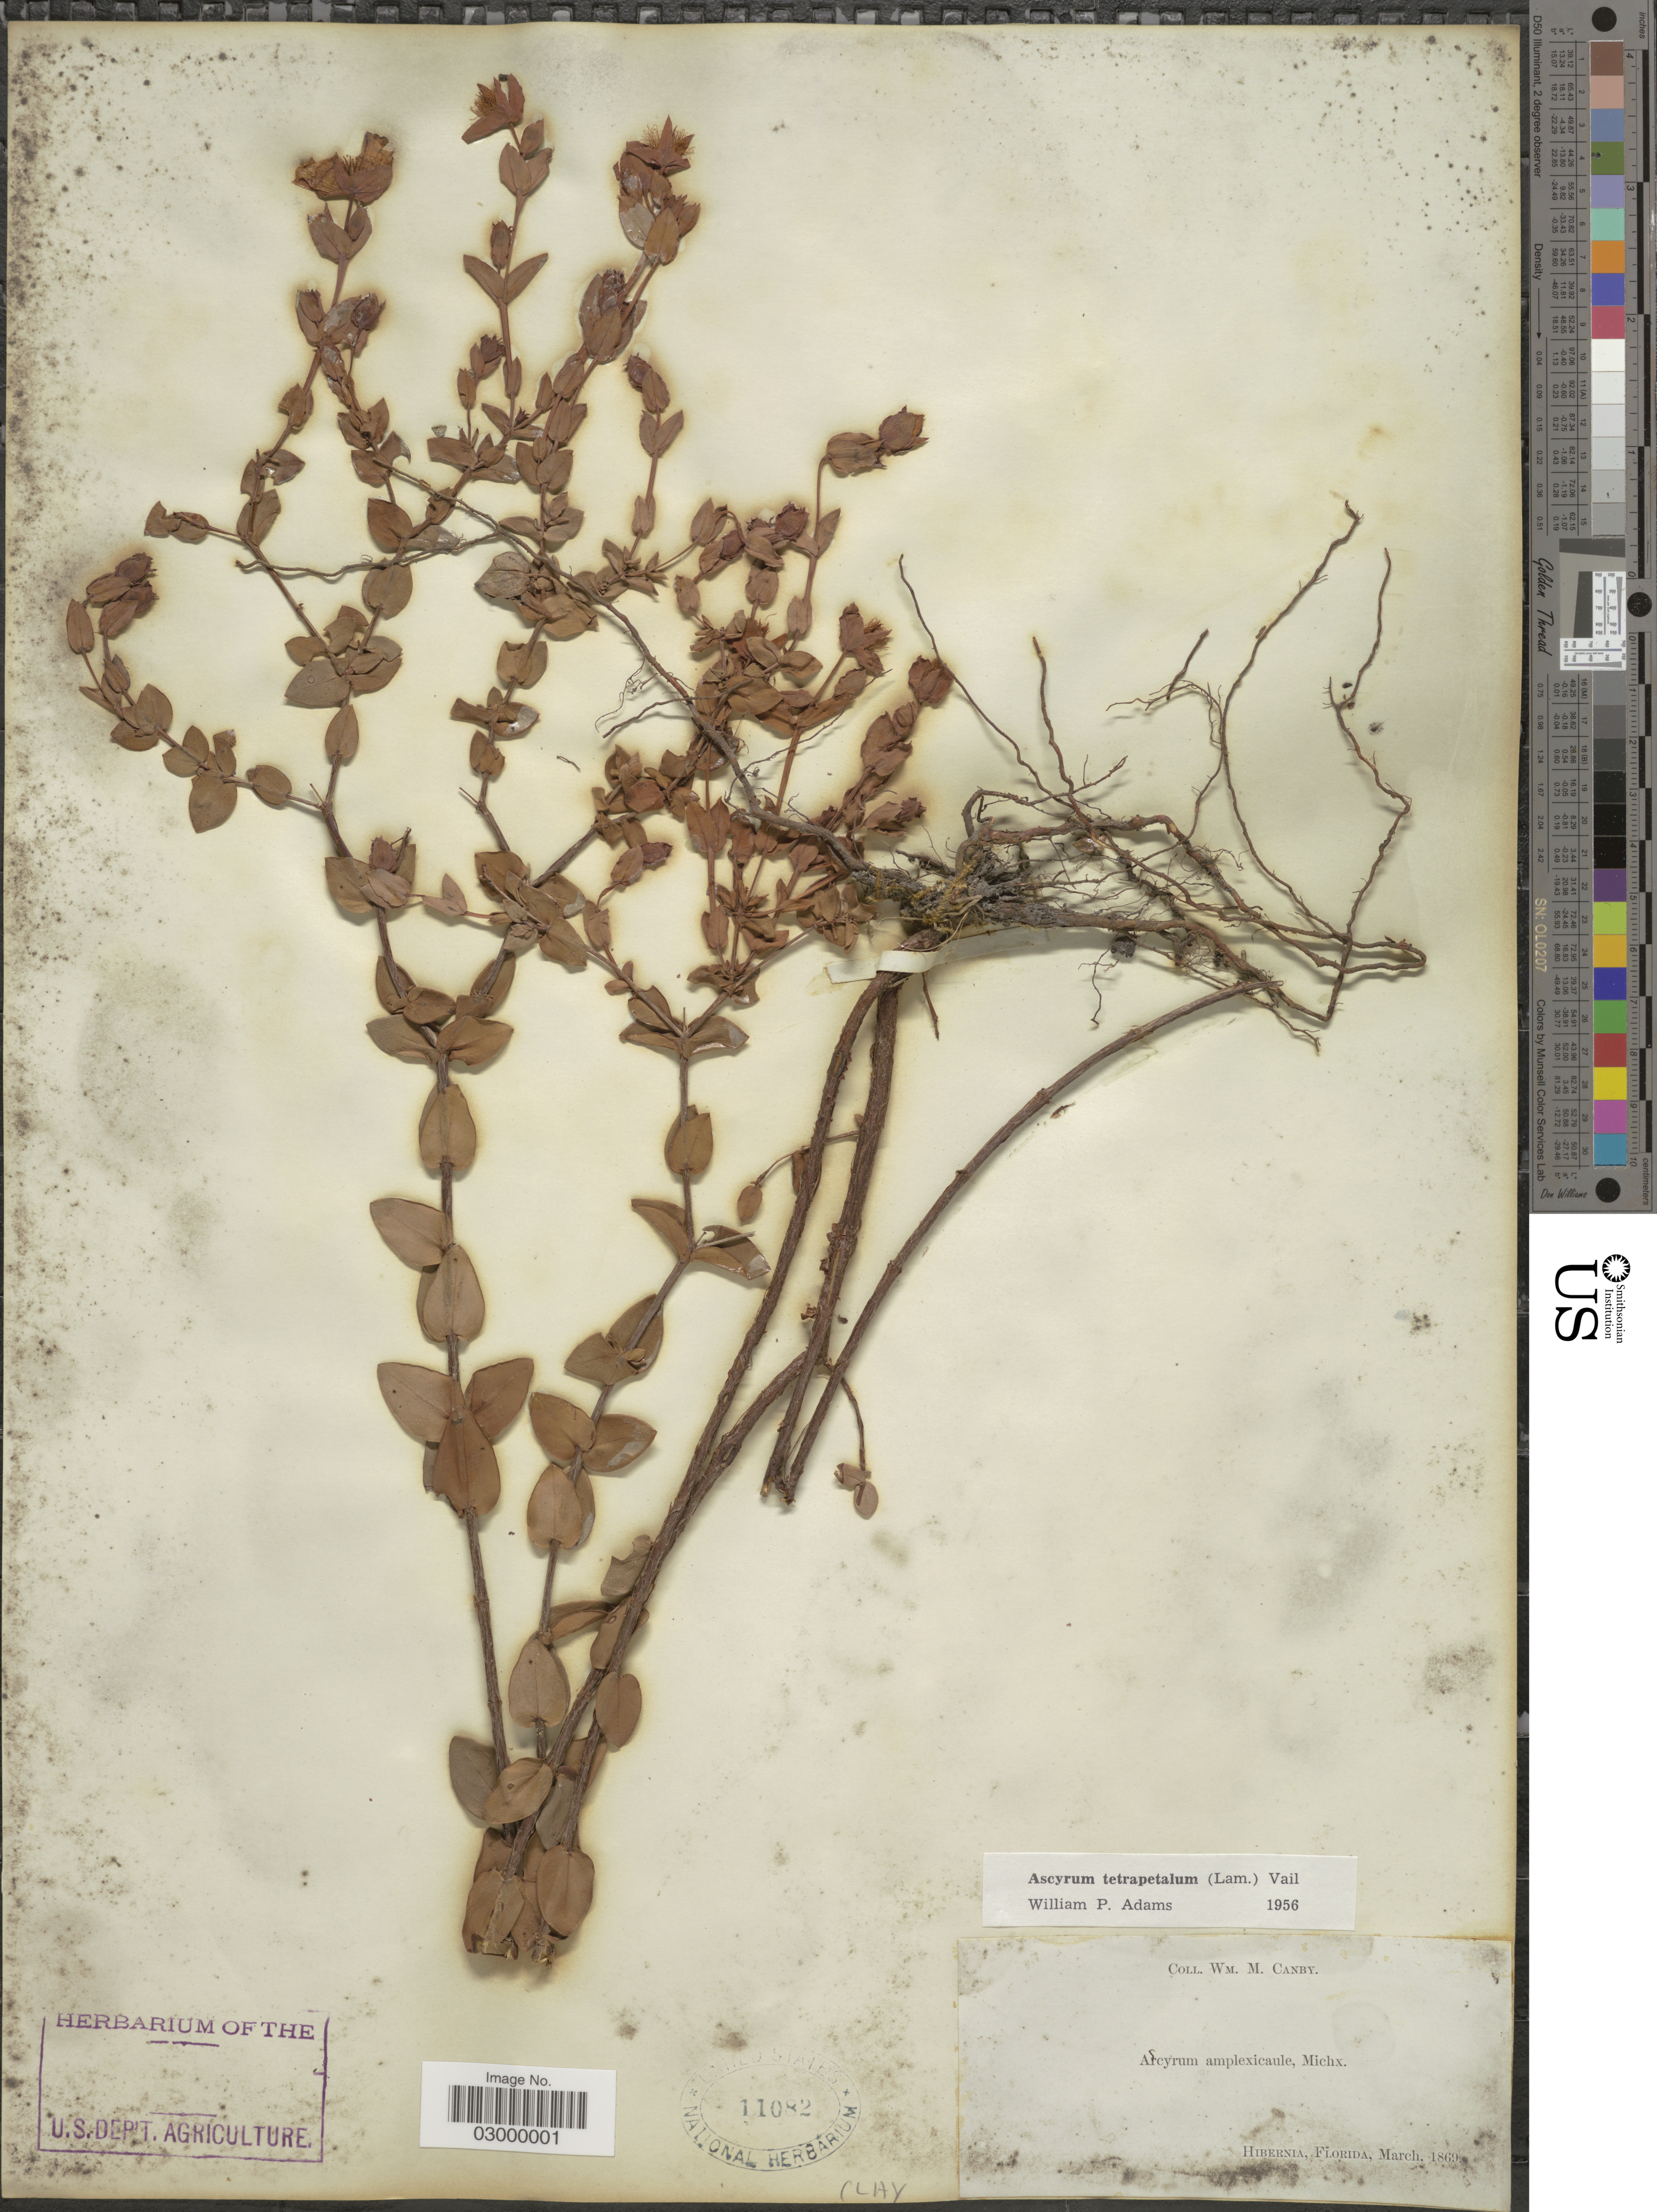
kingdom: Plantae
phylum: Tracheophyta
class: Magnoliopsida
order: Malpighiales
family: Hypericaceae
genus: Hypericum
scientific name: Hypericum tetrapetalum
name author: Lam.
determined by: Strong, Mark T., (BOT), Smithsonian Institution - National Museum of Natural History (UNITED STATES)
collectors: W. M. Canby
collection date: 1869-03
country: United States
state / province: Florida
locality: Hibernia. Clay.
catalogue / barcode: US 11082